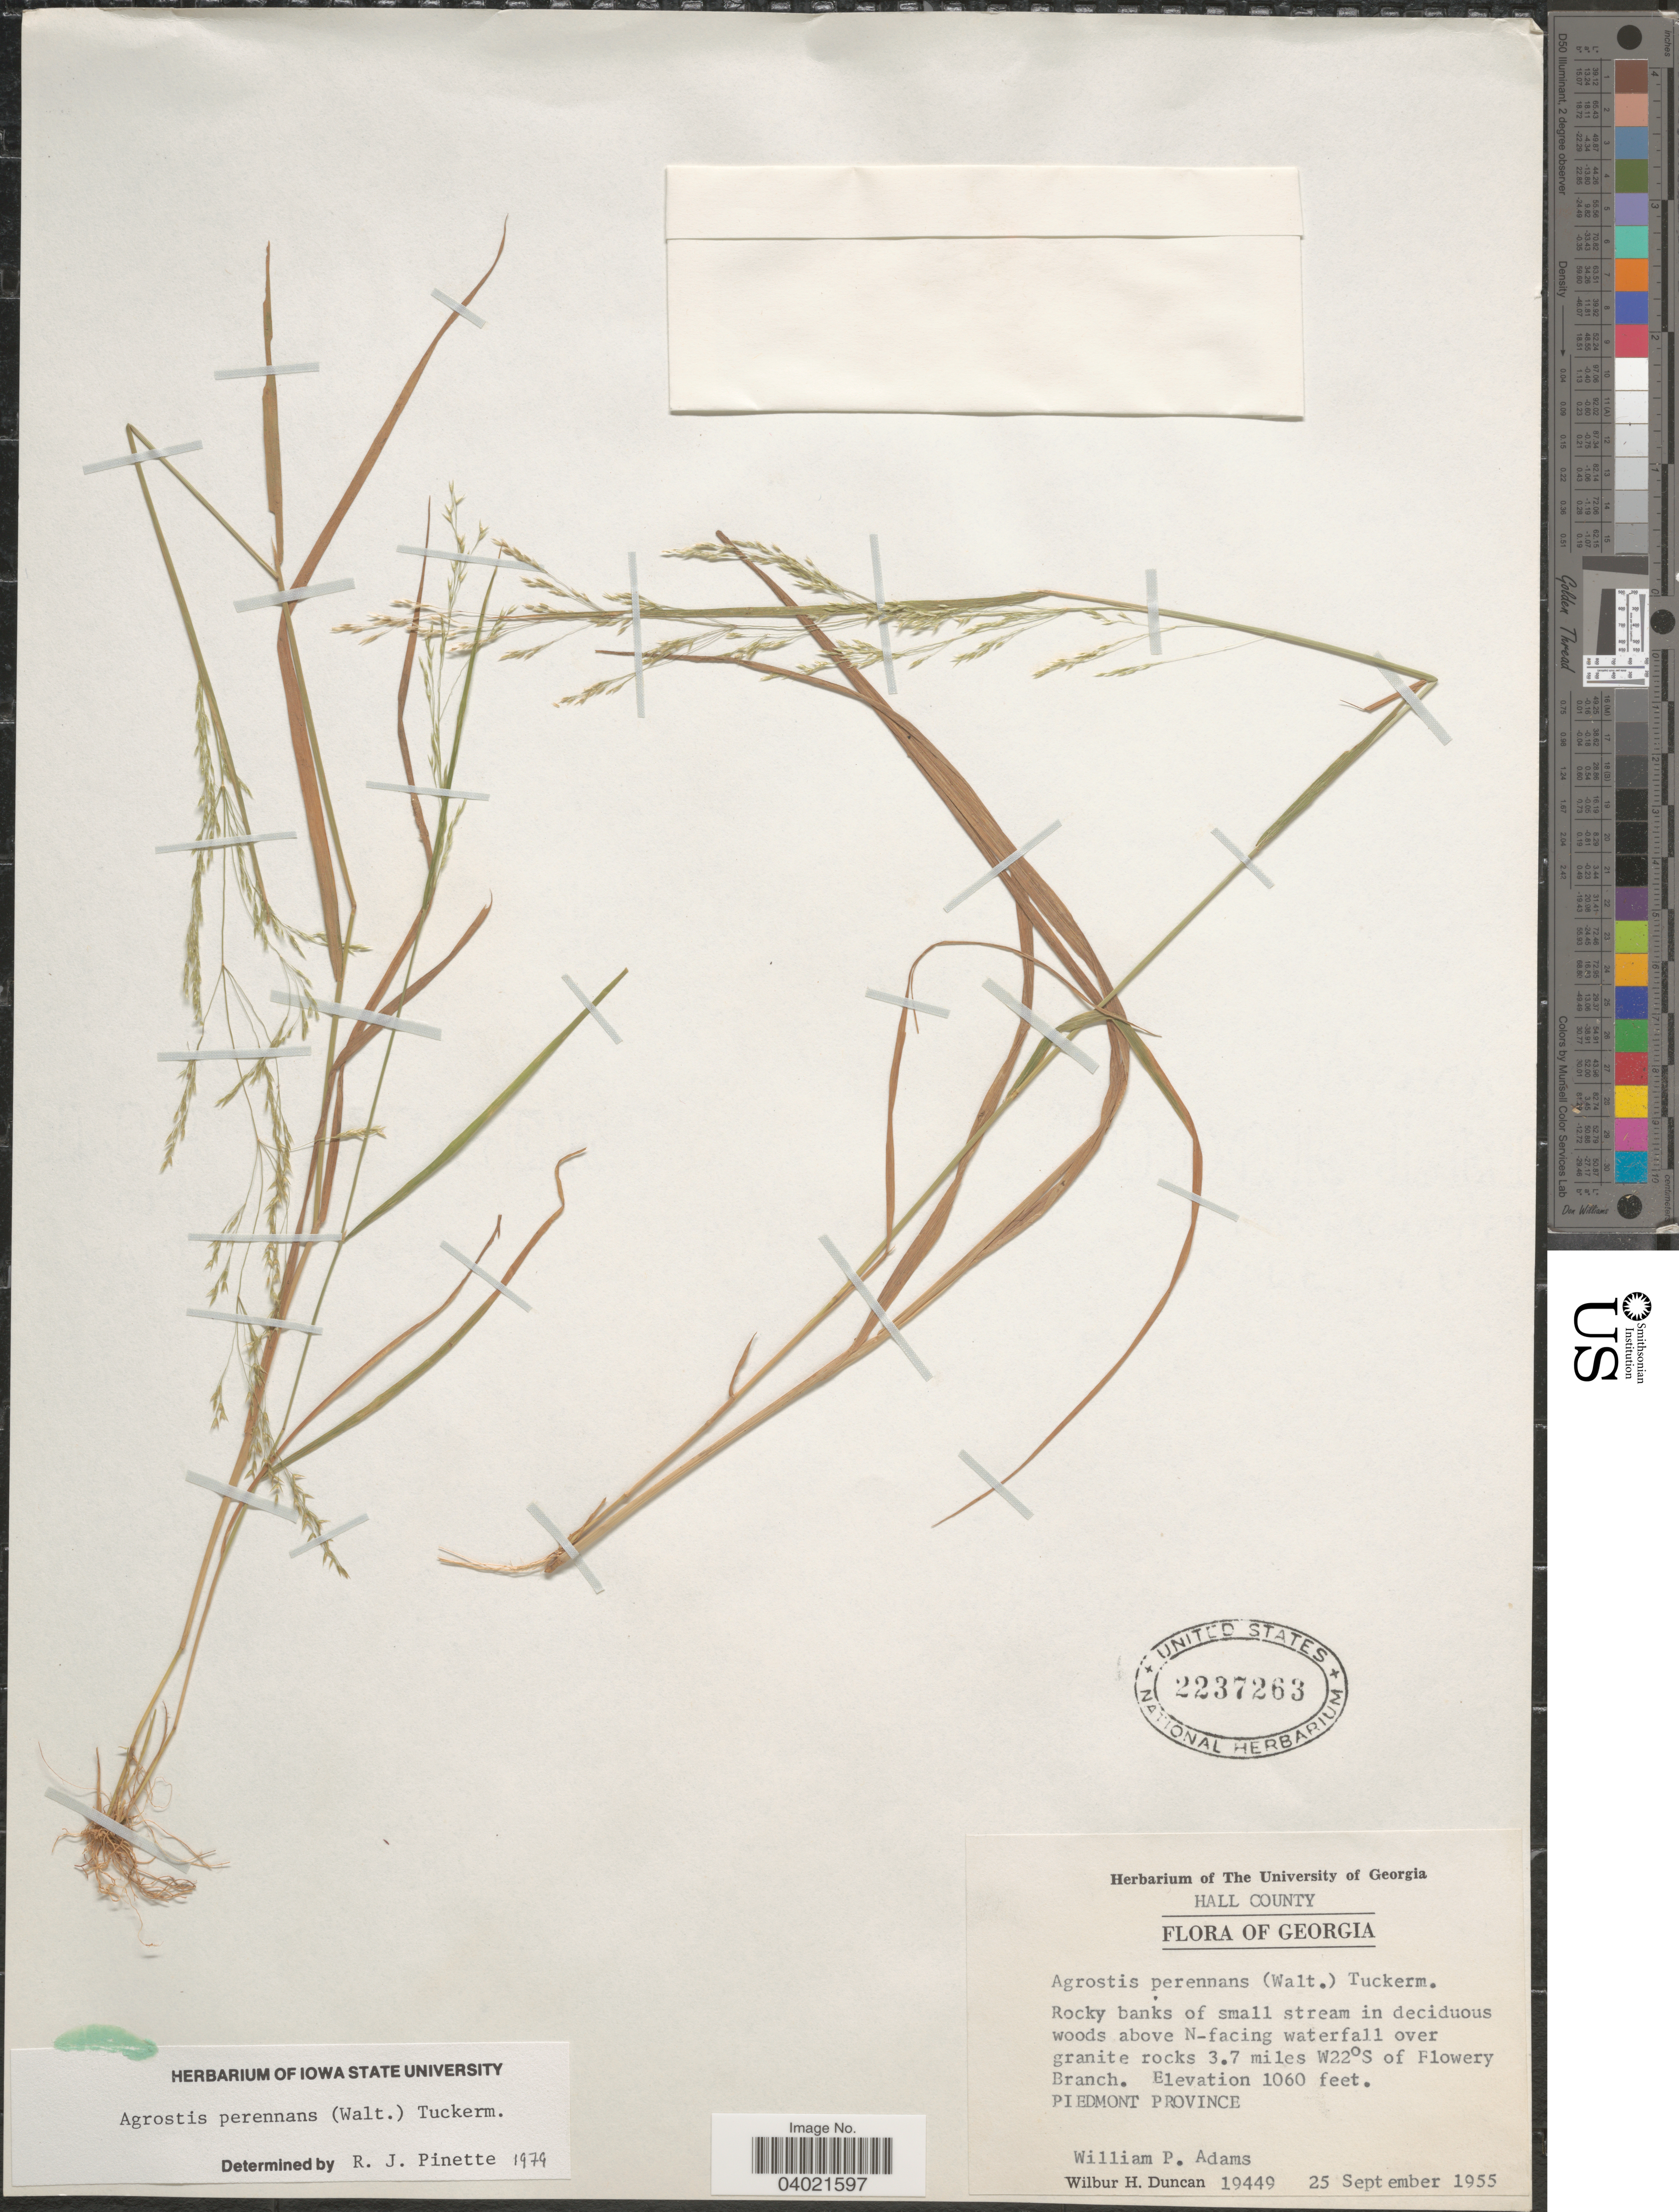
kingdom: Plantae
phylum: Tracheophyta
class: Liliopsida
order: Poales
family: Poaceae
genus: Agrostis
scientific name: Agrostis perennans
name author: (Walter) Tuck.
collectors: W. P. Adams & W. H. Duncan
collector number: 19449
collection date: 1955-09-25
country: United States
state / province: Georgia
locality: Hall County. Rocky banks of small stream in deciduous woods above N-facing waterfall over granite rocks 3.7 miles W22°S of Flowery Branch. Piedmont Province.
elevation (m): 323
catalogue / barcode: US 2237263